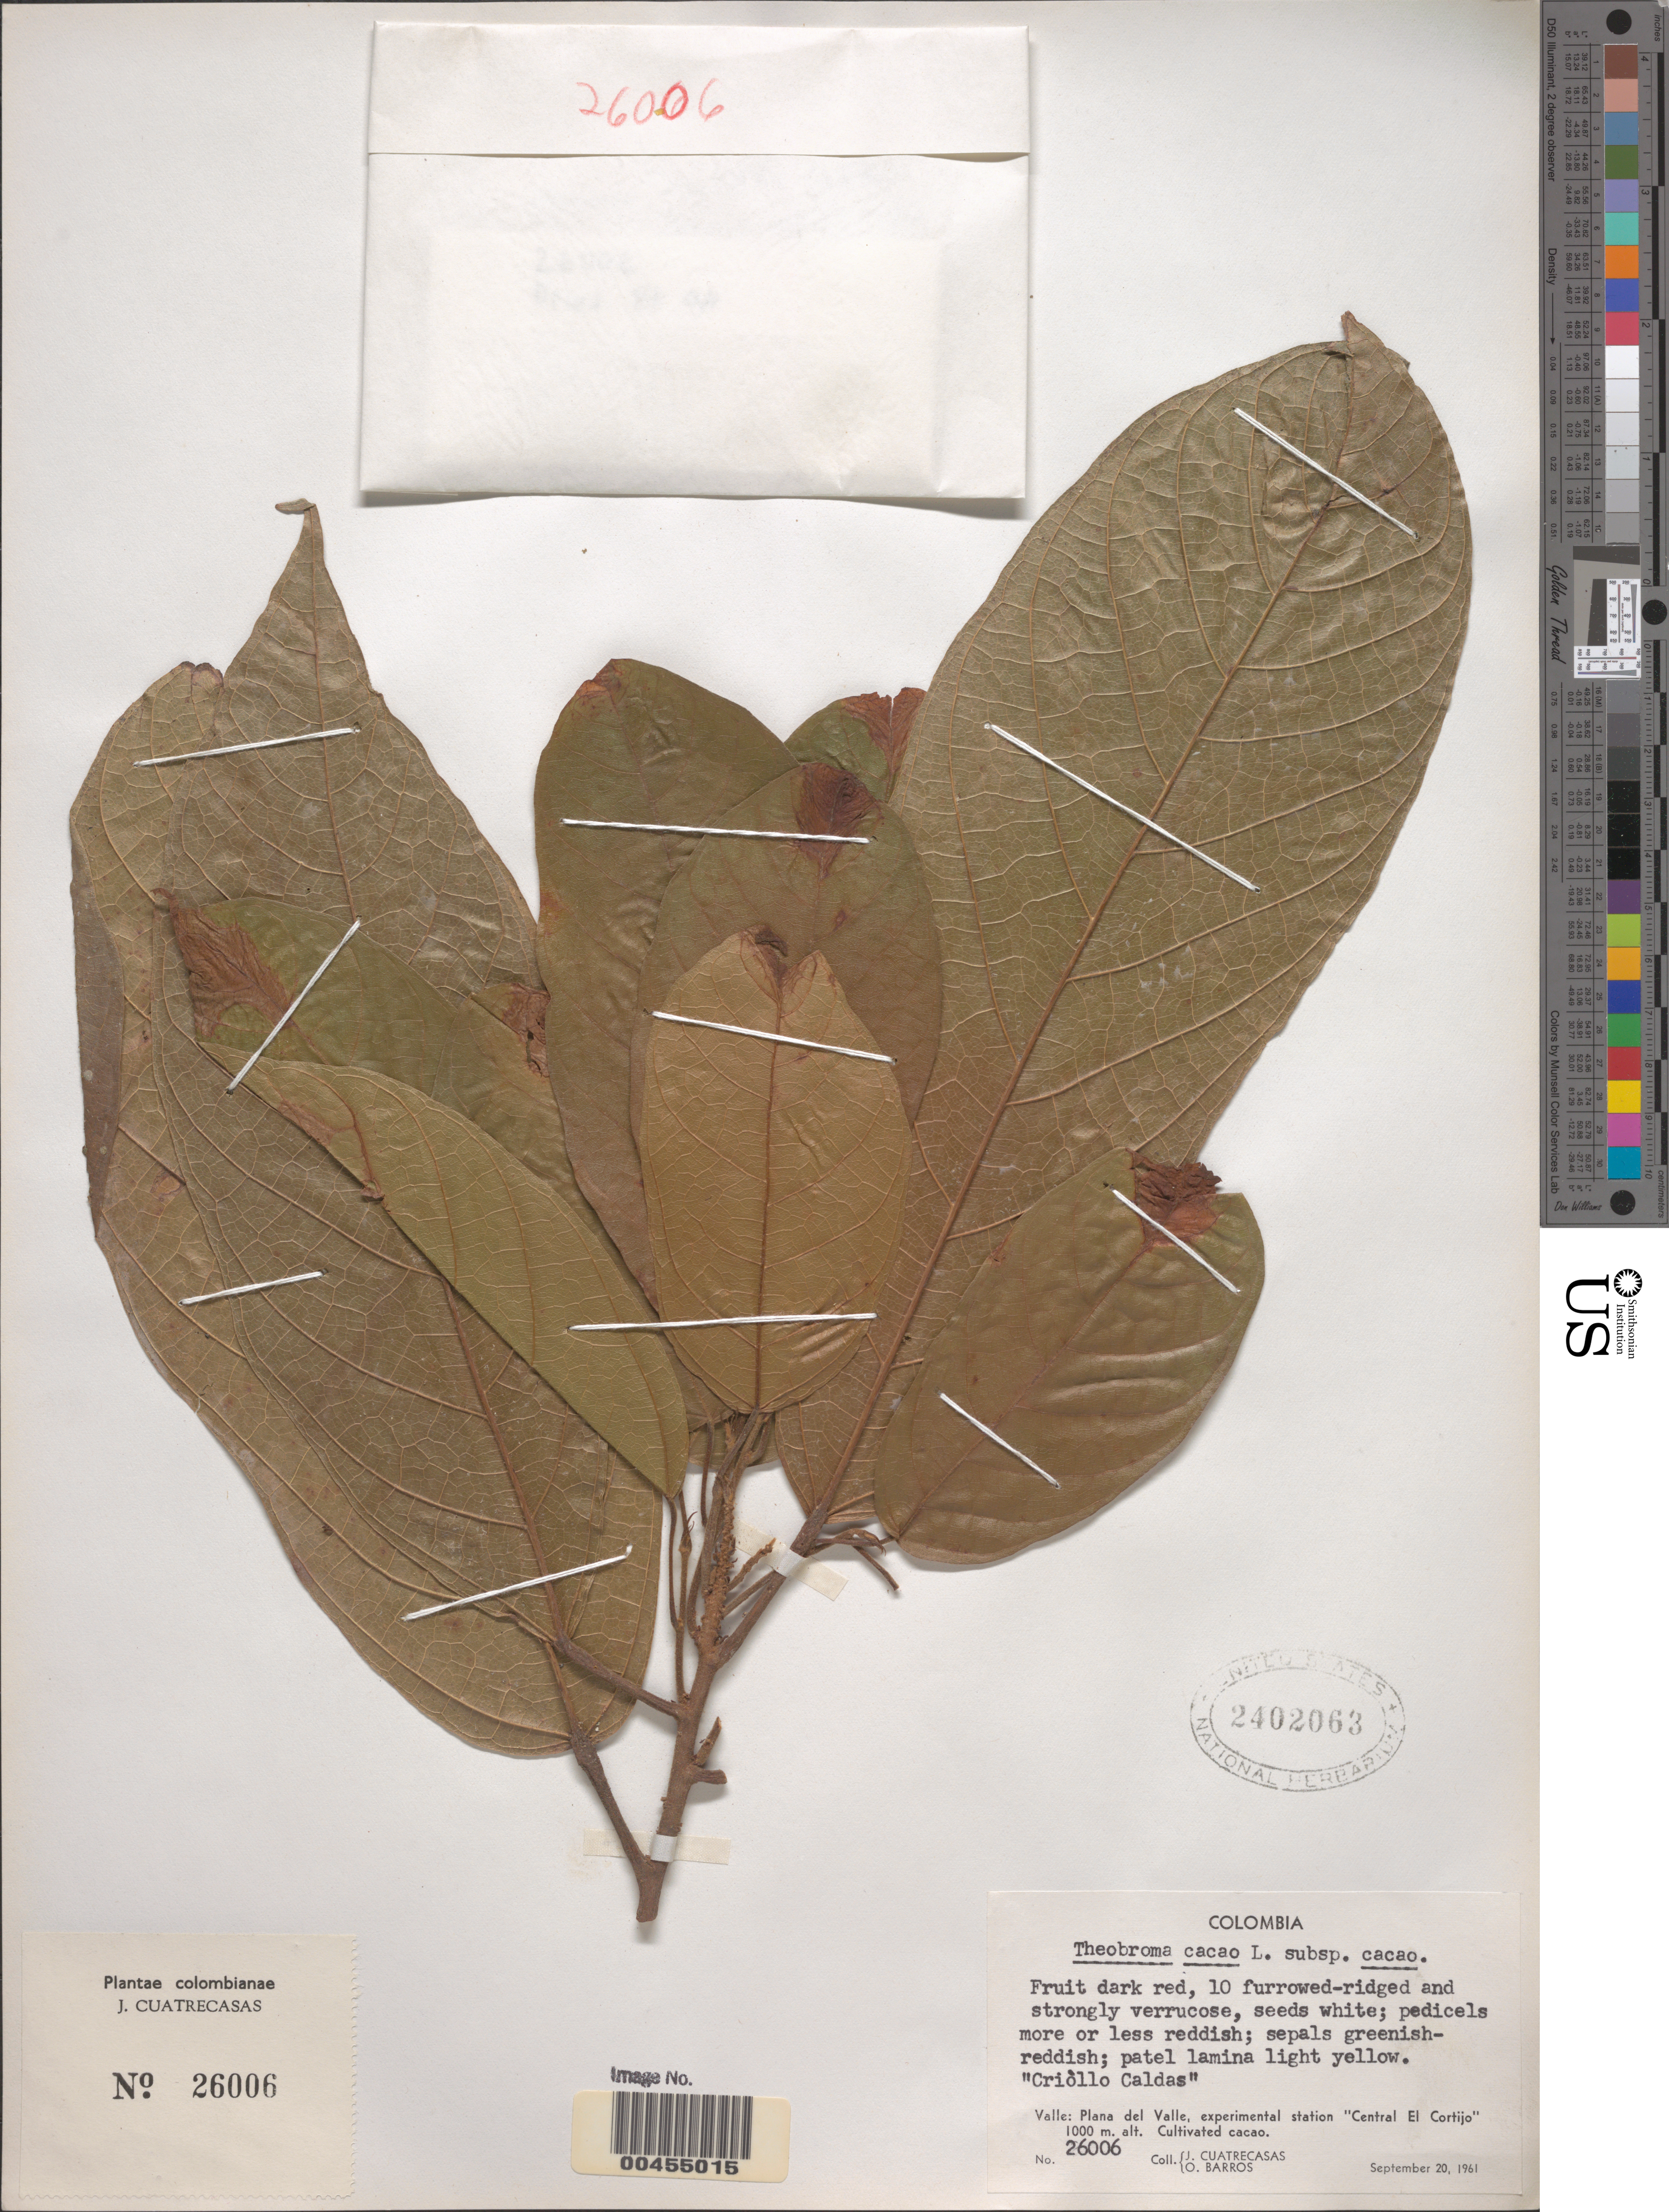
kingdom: Plantae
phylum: Tracheophyta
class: Magnoliopsida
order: Malvales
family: Malvaceae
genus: Theobroma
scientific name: Theobroma cacao subsp. cacao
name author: L.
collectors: J. Cuatrecasas & O. Barros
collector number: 26006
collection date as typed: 20 Sep 1961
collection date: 1961-09-20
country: Colombia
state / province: Valle del Cauca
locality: Plana del Valle, Experimental Station "Central El Cortijo"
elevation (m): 1000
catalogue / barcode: US 2402063